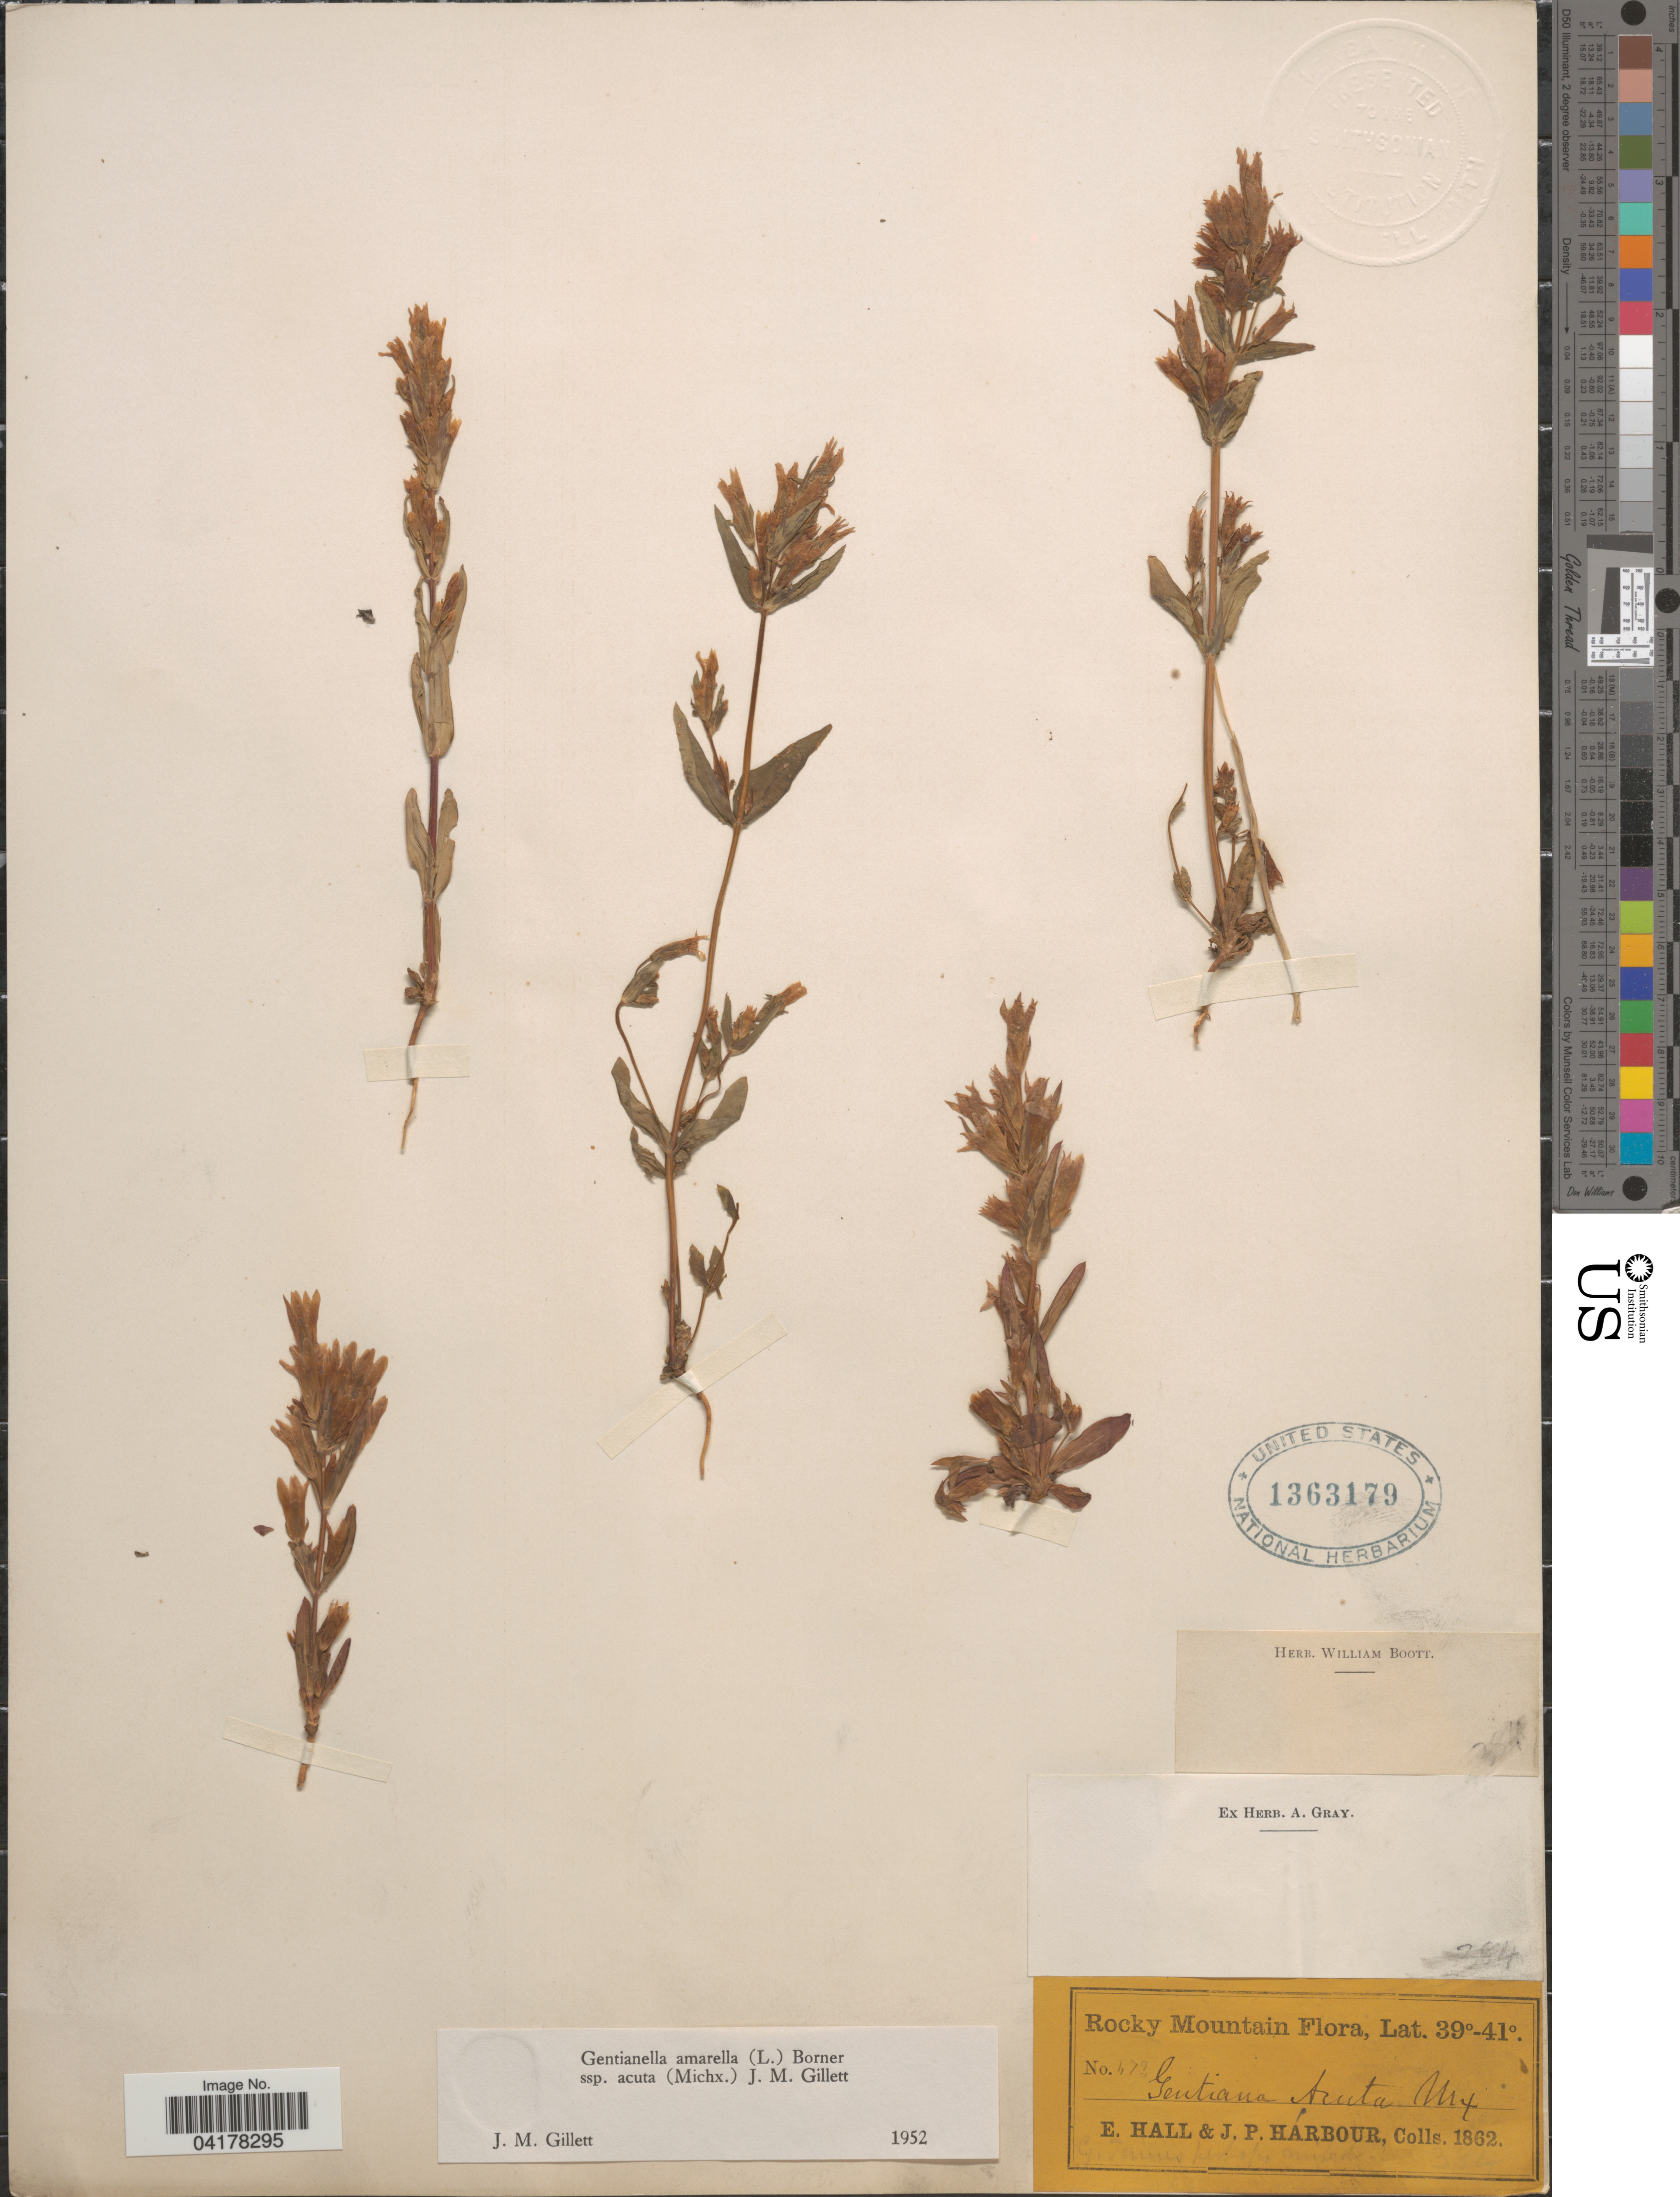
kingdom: Plantae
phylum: Tracheophyta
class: Magnoliopsida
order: Gentianales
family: Gentianaceae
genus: Gentianella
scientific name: Gentianella amarella subsp. acuta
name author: (Michx.) J.M. Gillett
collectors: E. Hall & J. Harbour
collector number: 473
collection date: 1862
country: United States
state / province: Colorado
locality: Rocky Mountain.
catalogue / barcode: US 1363179